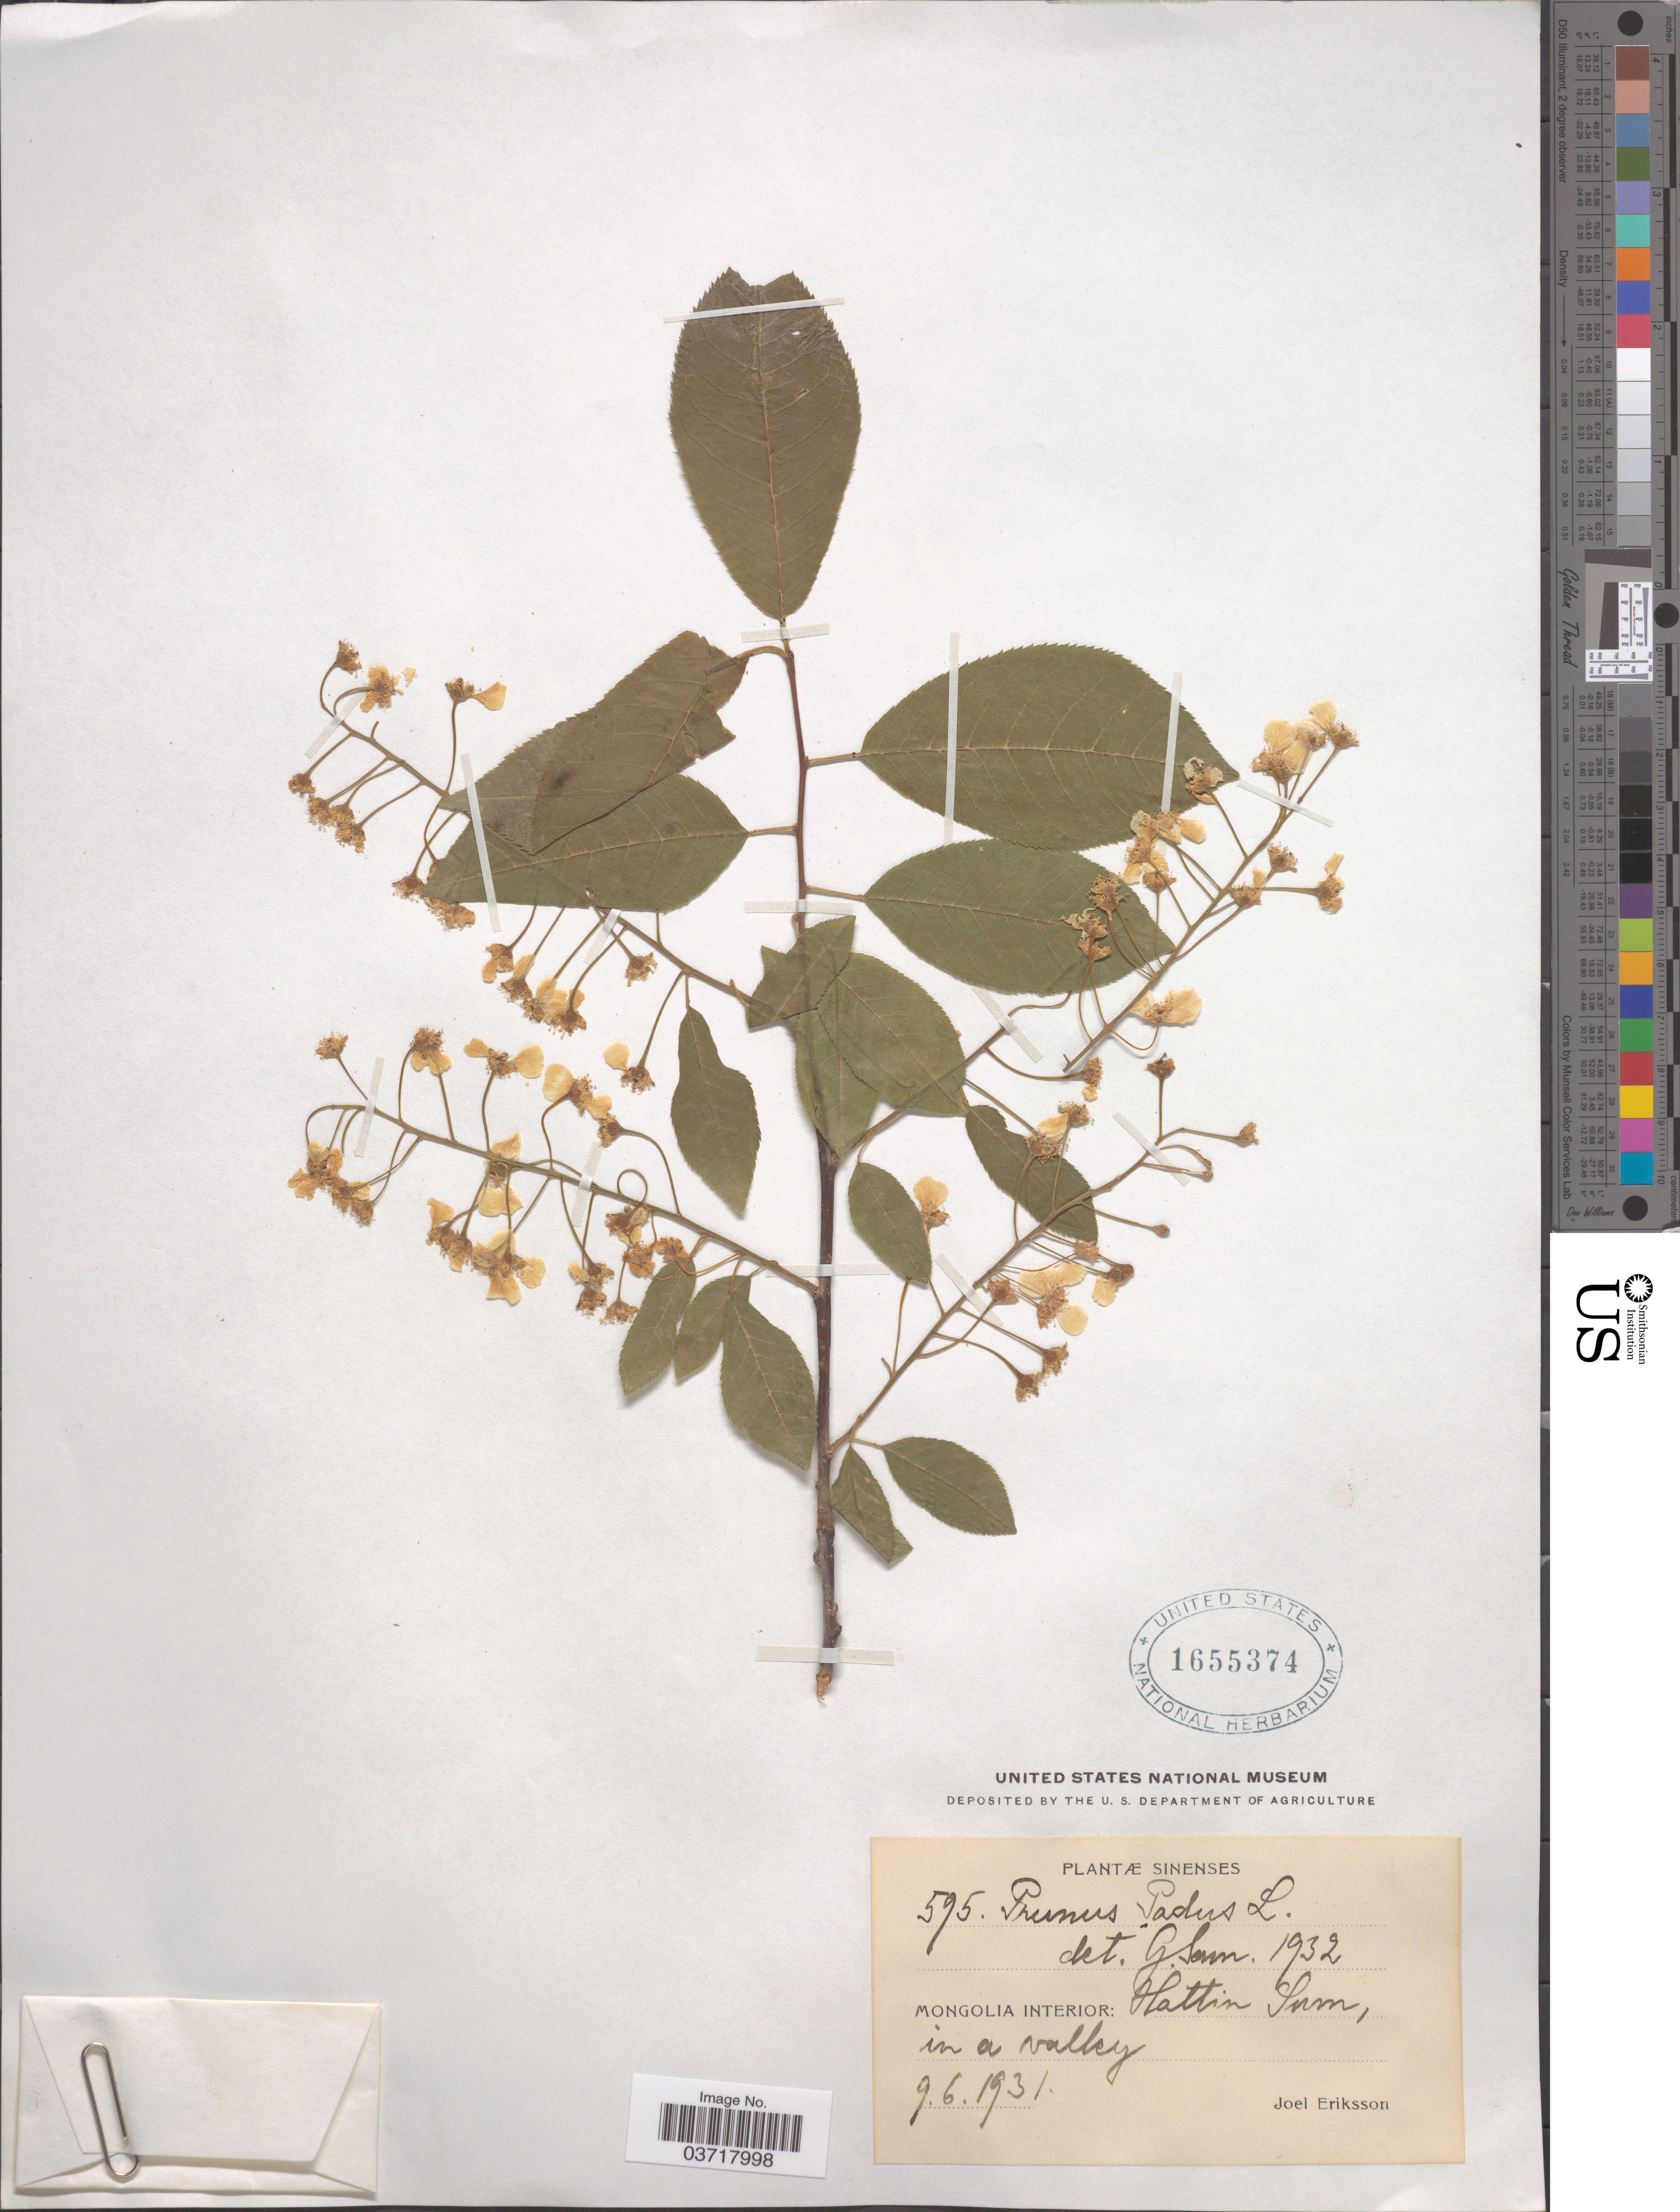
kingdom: Plantae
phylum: Tracheophyta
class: Magnoliopsida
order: Rosales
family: Rosaceae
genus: Prunus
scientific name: Prunus padus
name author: L.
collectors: J. Eriksson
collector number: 595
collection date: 1931-06-09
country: Mongolia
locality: Mongolia Interior: Hattin Sum, in a valley.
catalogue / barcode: US 1655374